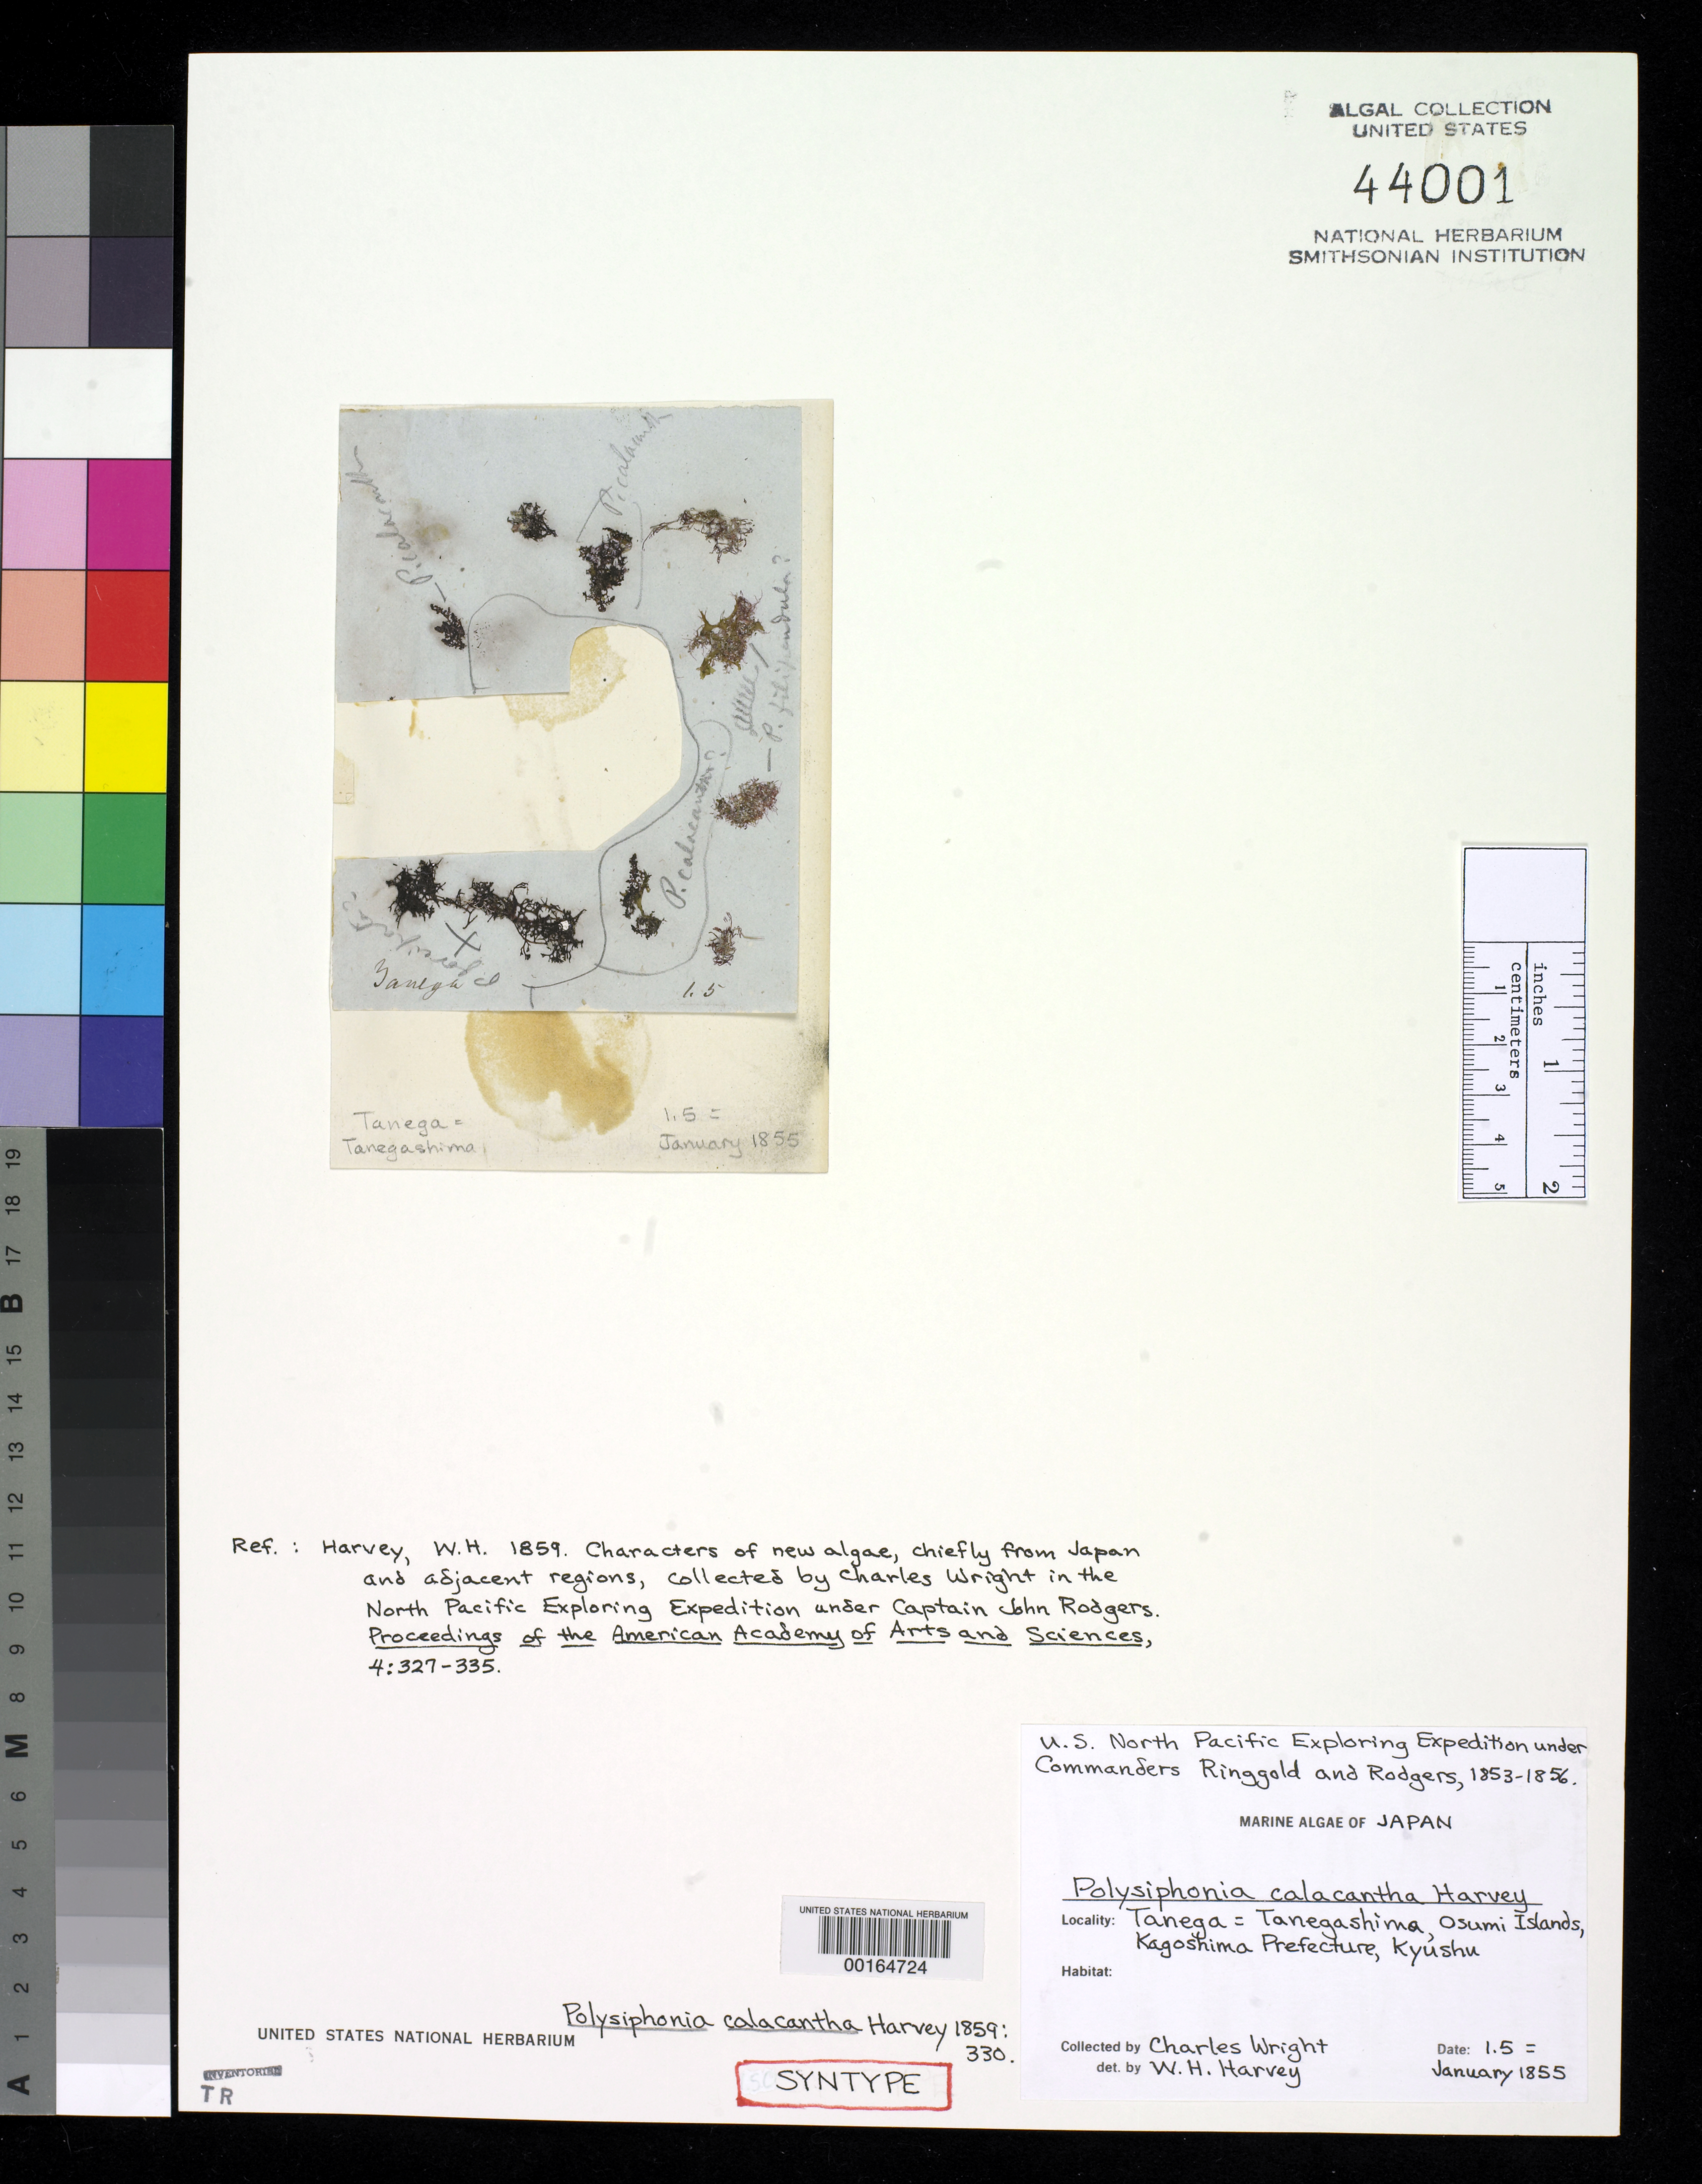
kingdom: Plantae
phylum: Rhodophyta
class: Florideophyceae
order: Ceramiales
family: Rhodomelaceae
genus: Polysiphonia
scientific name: Polysiphonia calacantha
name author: Harv.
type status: Syntype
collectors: C. Wright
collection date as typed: Jan 1855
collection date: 1855-01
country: Japan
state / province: Kagosima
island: Tanegashima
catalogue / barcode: US 44001